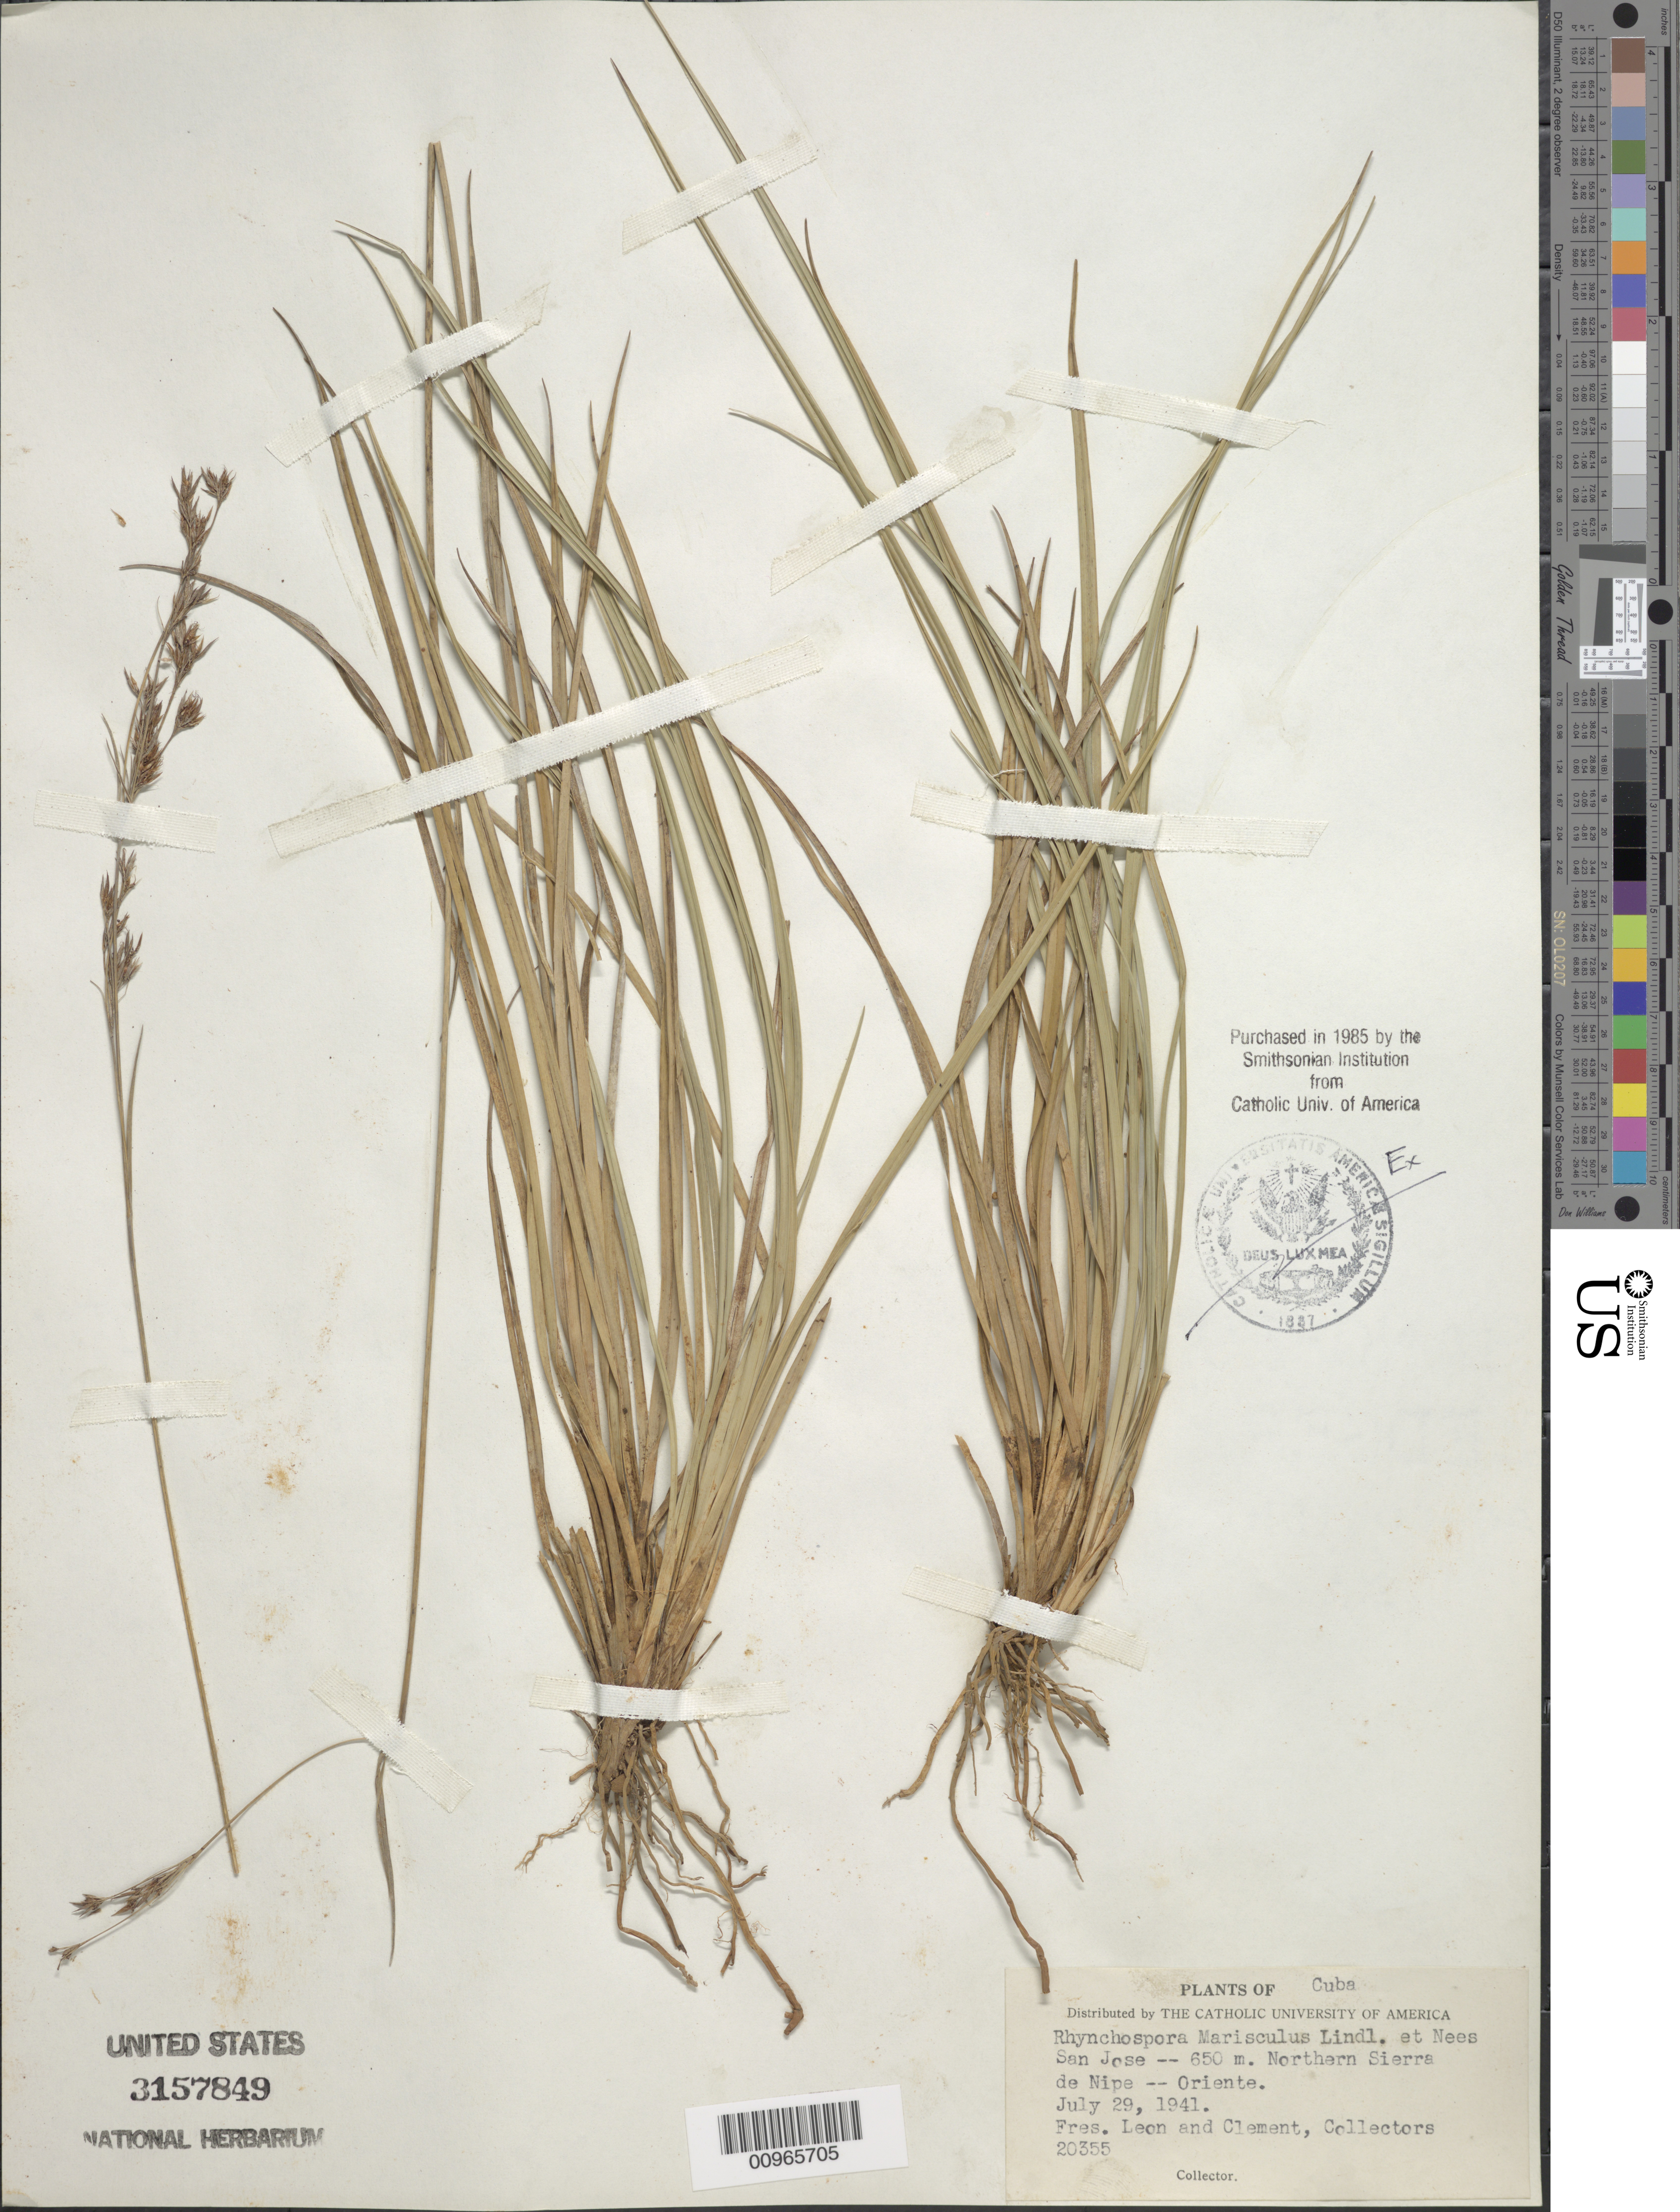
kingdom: Plantae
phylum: Tracheophyta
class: Liliopsida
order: Poales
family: Cyperaceae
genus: Rhynchospora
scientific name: Rhynchospora marisculus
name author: Lindl. & Nees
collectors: F. Leon & Bro. Clemente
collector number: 20355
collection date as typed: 29 Jul 1941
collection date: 1941-07-29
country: Cuba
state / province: Holguín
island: Cuba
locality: San Jose, Northern Sierra de Nipe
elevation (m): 650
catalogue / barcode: US 3157849